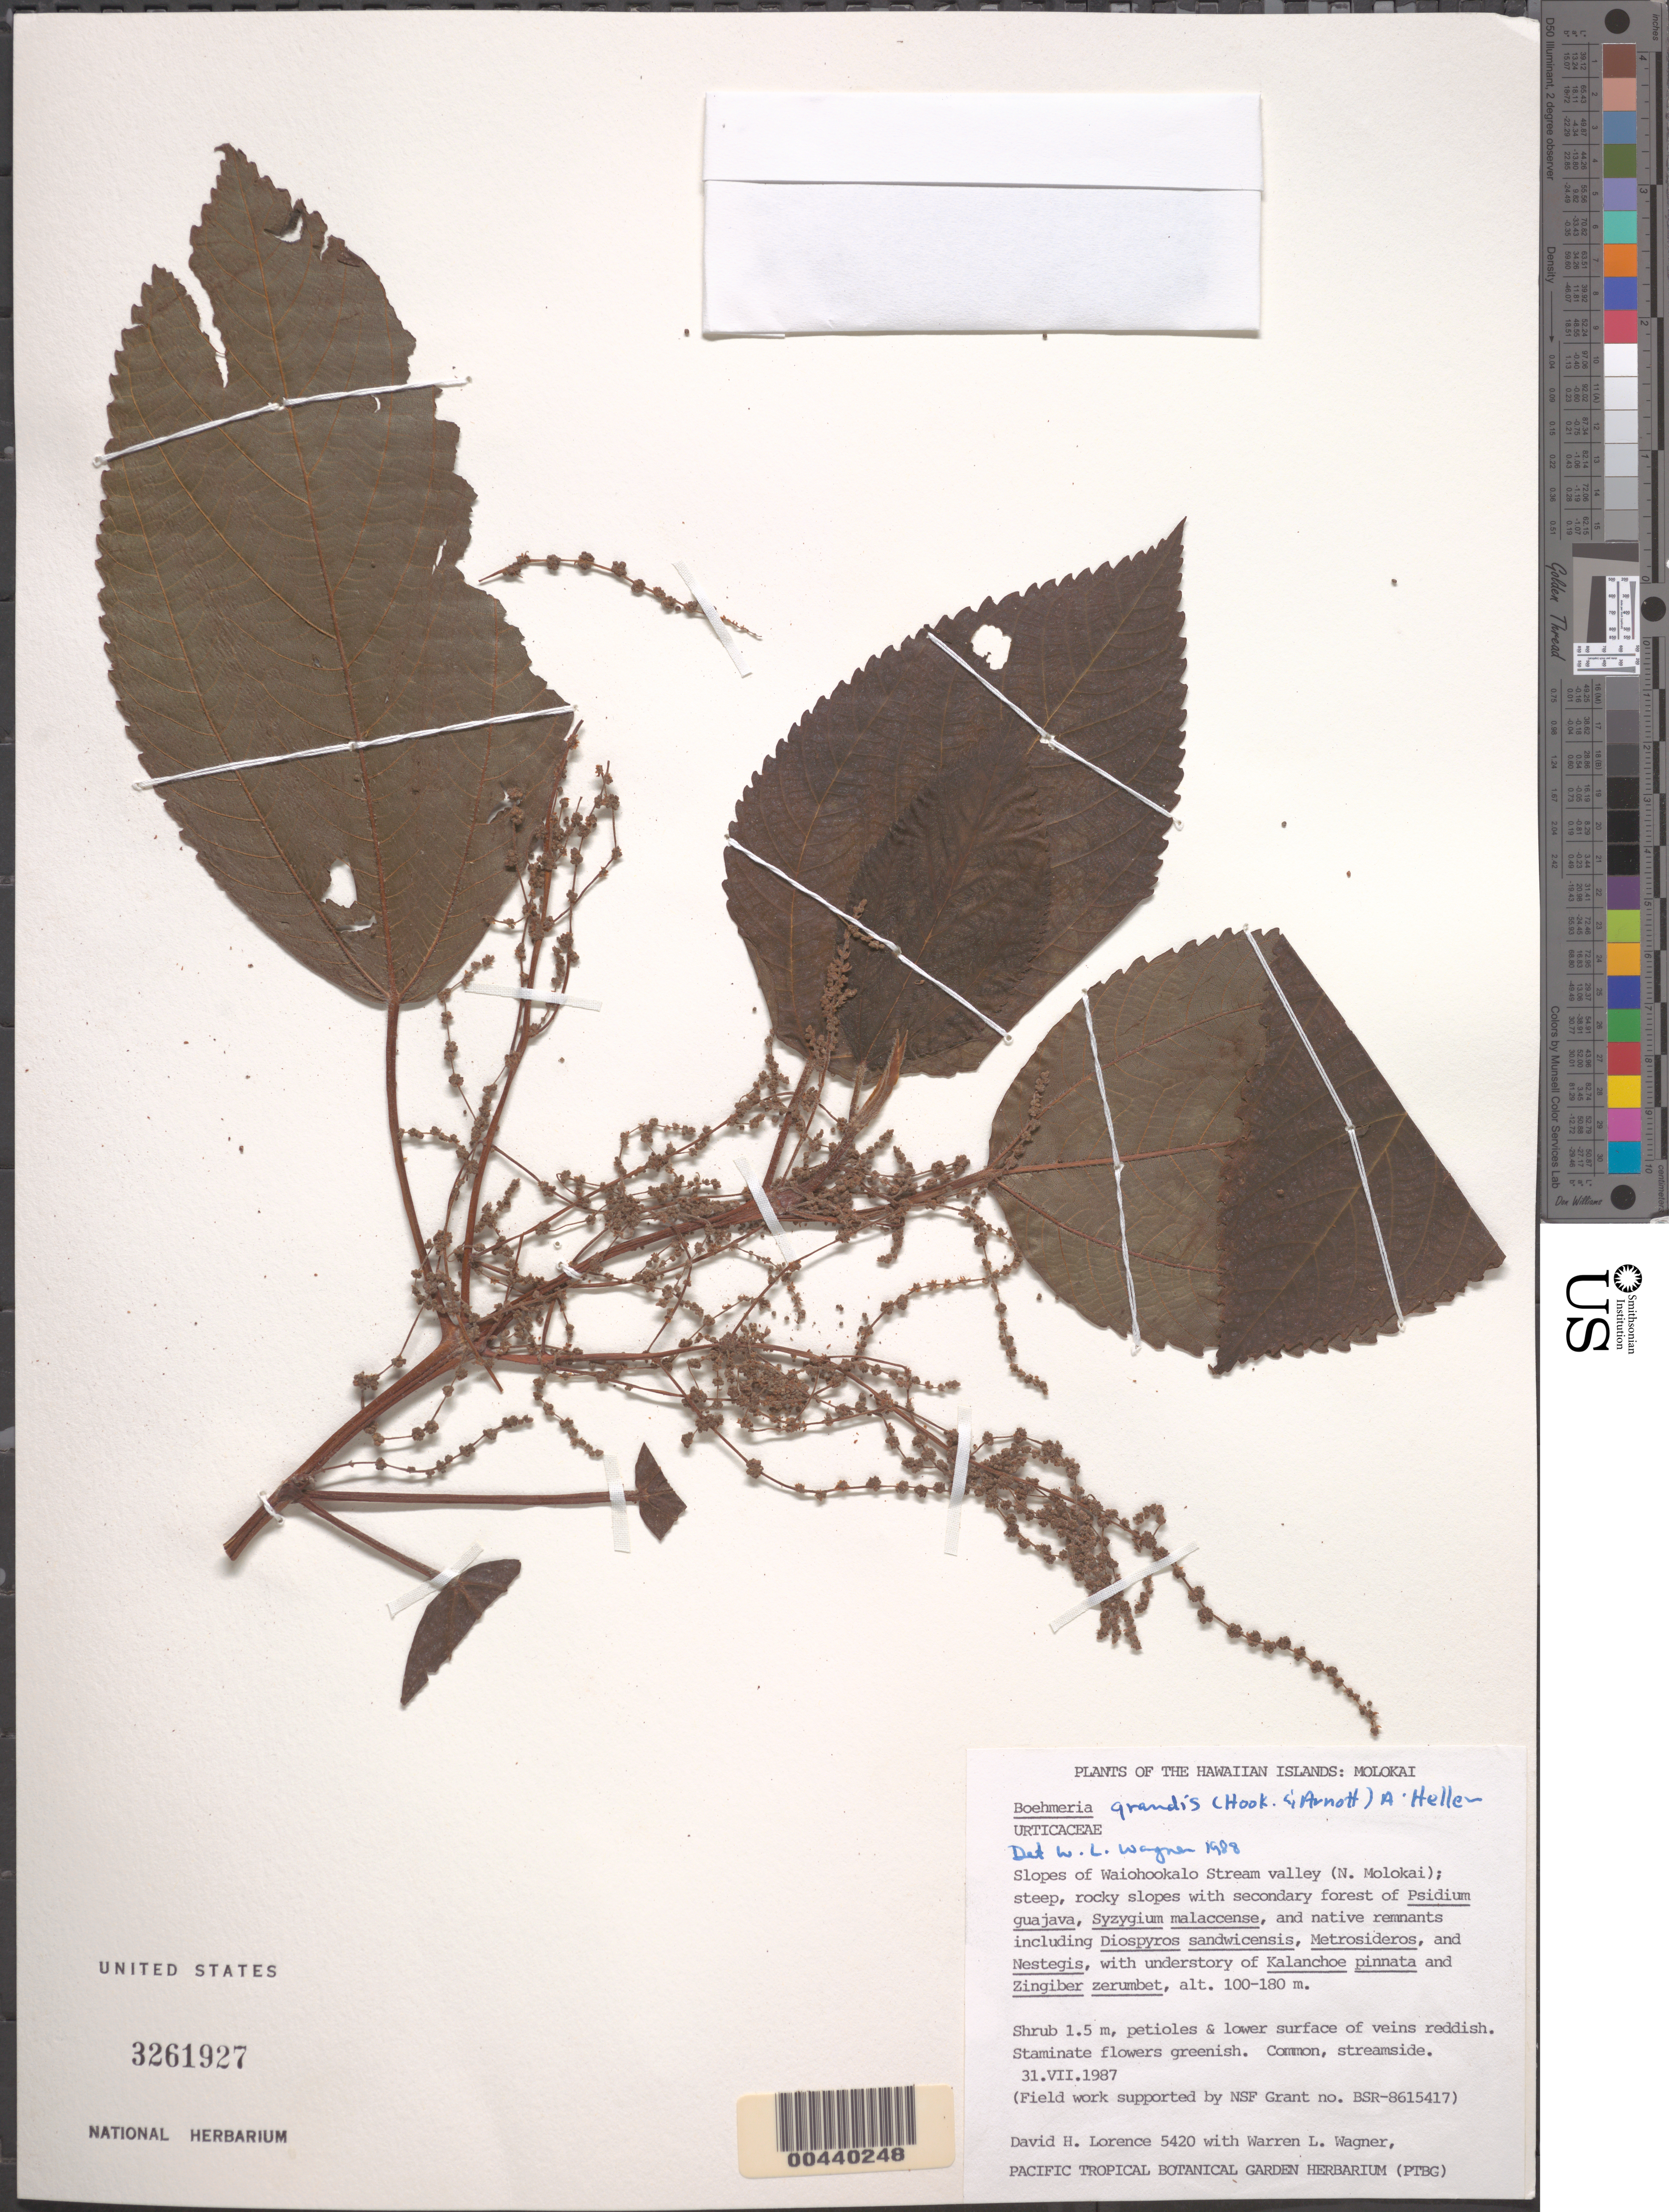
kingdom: Plantae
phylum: Tracheophyta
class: Magnoliopsida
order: Rosales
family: Urticaceae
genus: Boehmeria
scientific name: Boehmeria grandis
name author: (Hook. & Arn.) A. Heller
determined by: Wagner, W. L., (BOT), Smithsonian Institution - National Museum of Natural History (UNITED STATES)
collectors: D. Lorence & W. L. Wagner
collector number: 5420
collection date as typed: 31 Jul 1987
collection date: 1987-07-31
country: United States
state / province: Hawaii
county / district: Maui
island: Moloka'i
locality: Slopes of Waiohookalo Stream Valley (N Molokai)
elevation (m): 100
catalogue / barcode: US 3261927